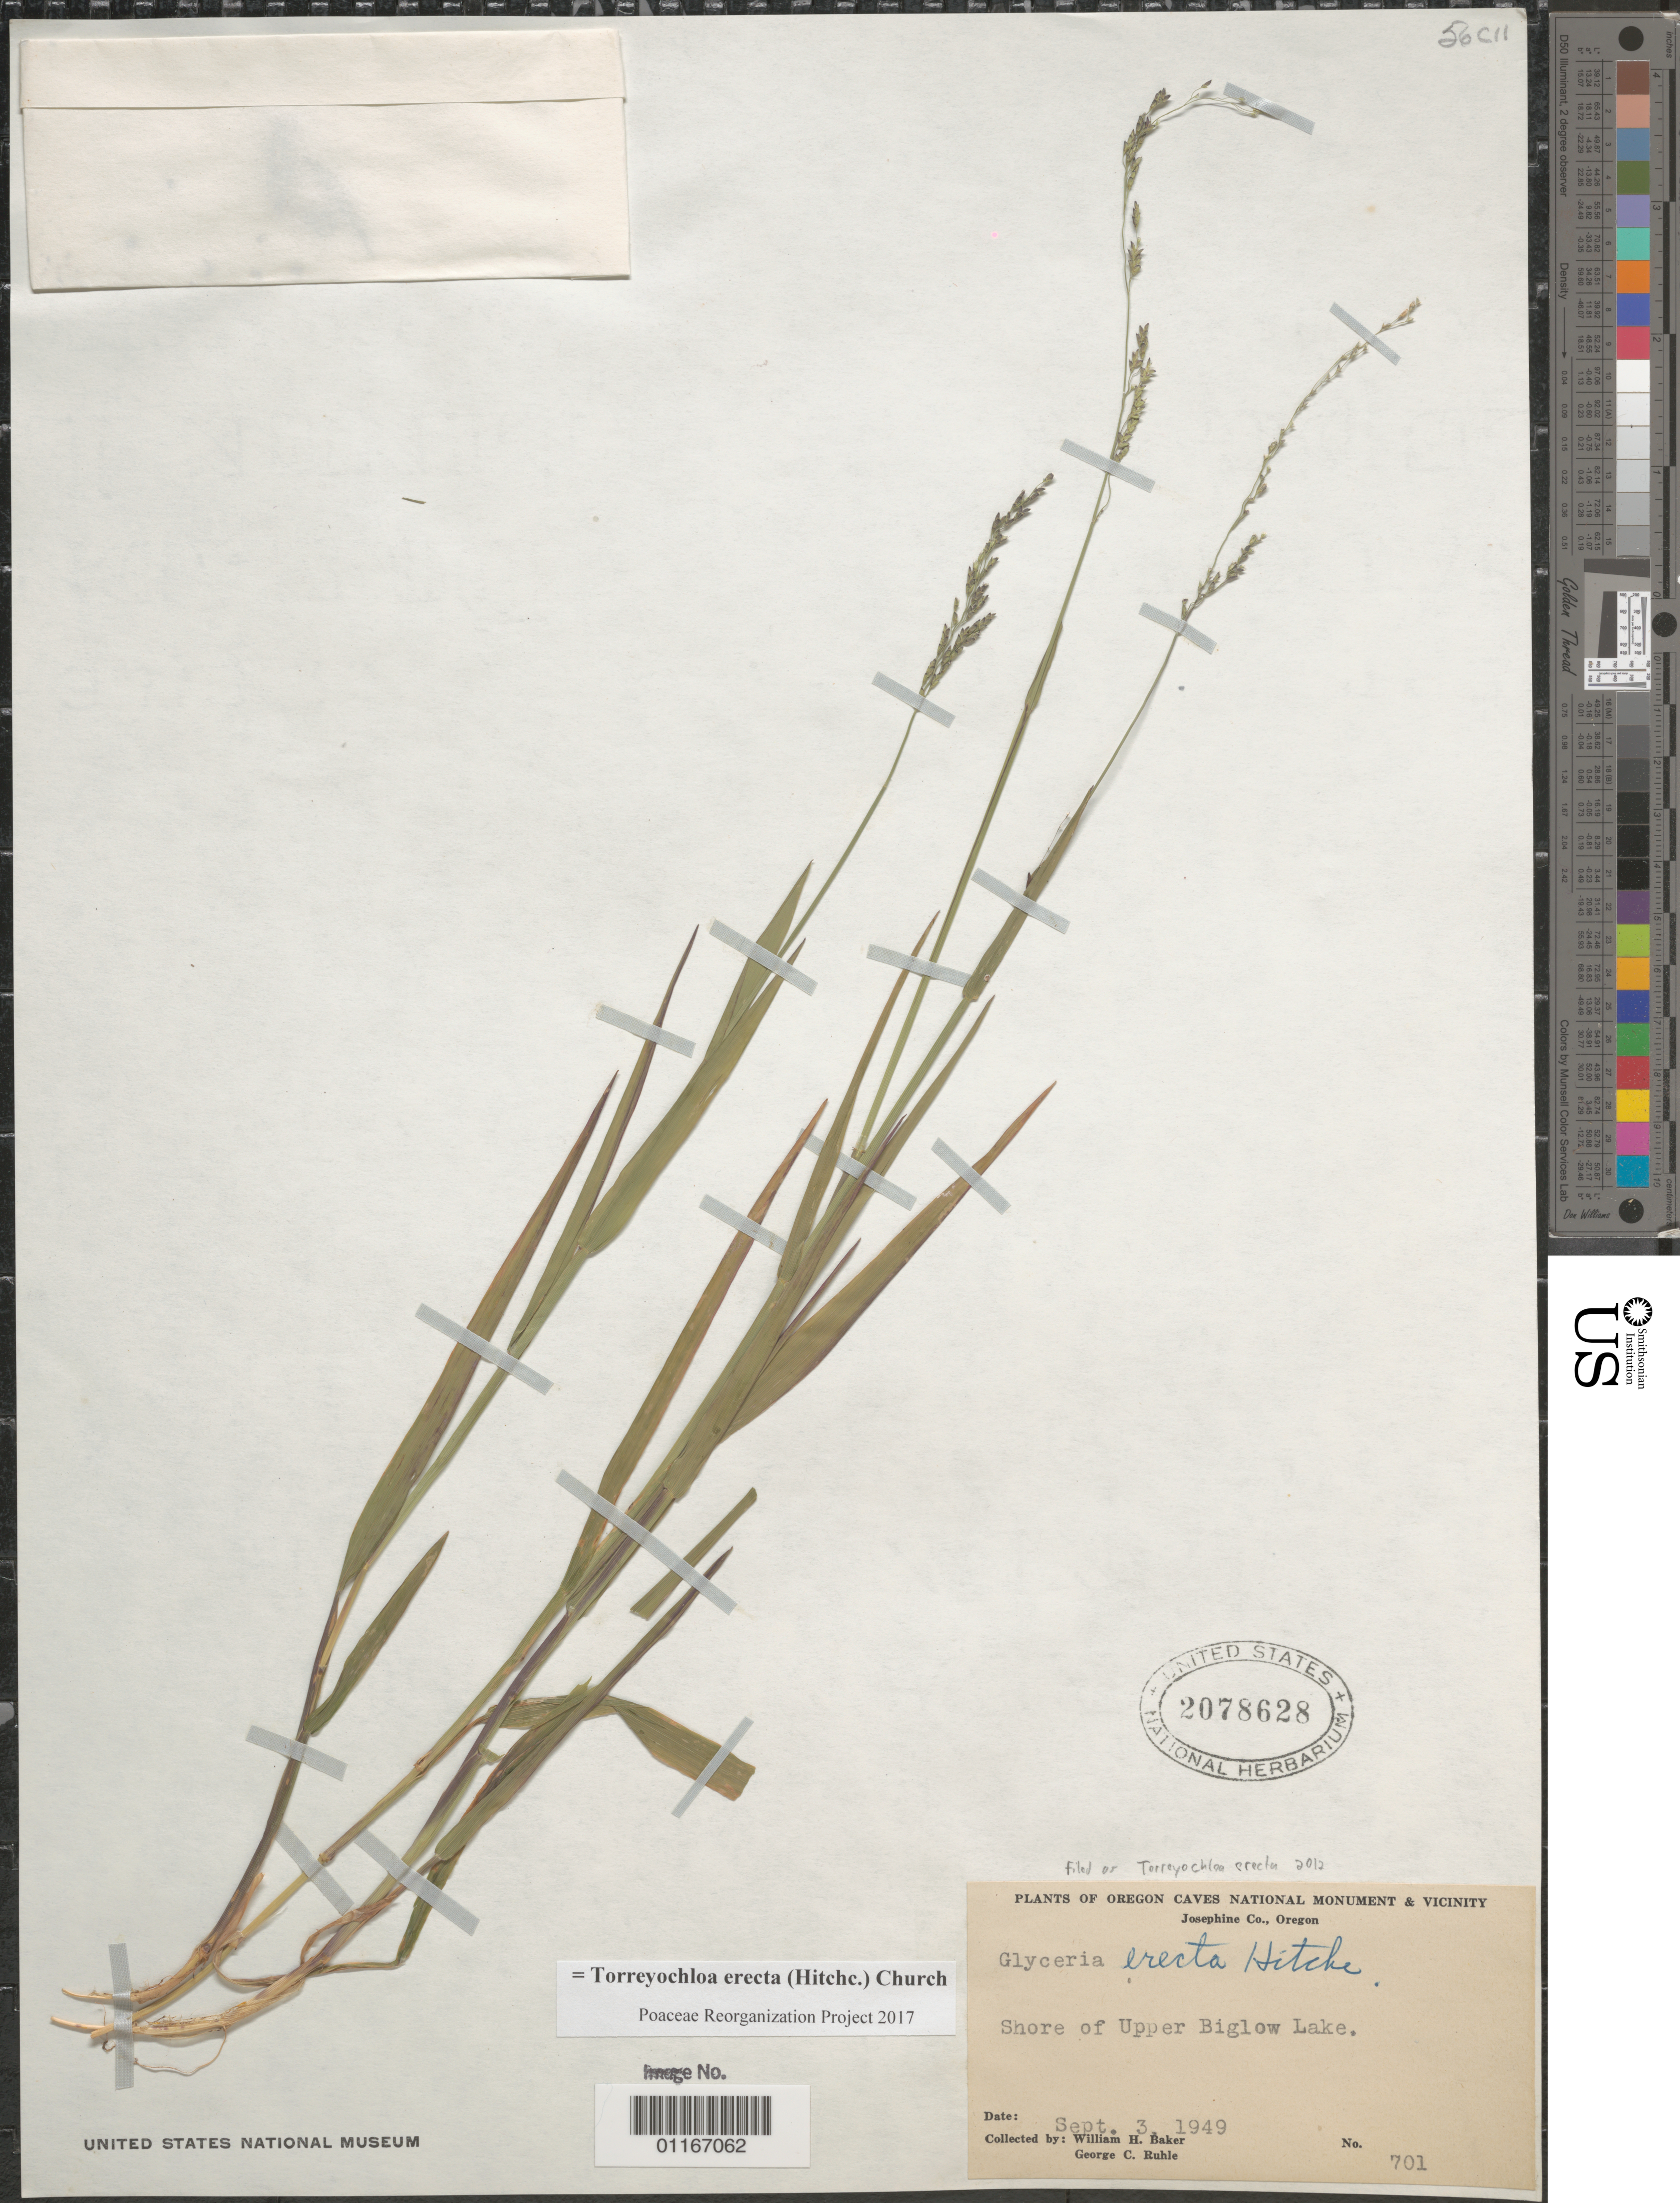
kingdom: Plantae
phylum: Tracheophyta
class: Liliopsida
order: Poales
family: Poaceae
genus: Torreyochloa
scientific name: Torreyochloa erecta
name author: (Hitchc.) G.L. Church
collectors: W. H. Baker & G. Ruhle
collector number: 701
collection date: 1949-09-03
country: United States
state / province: Oregon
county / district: Josephine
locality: Shore of Upper Biglow Lake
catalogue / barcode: US 2078628